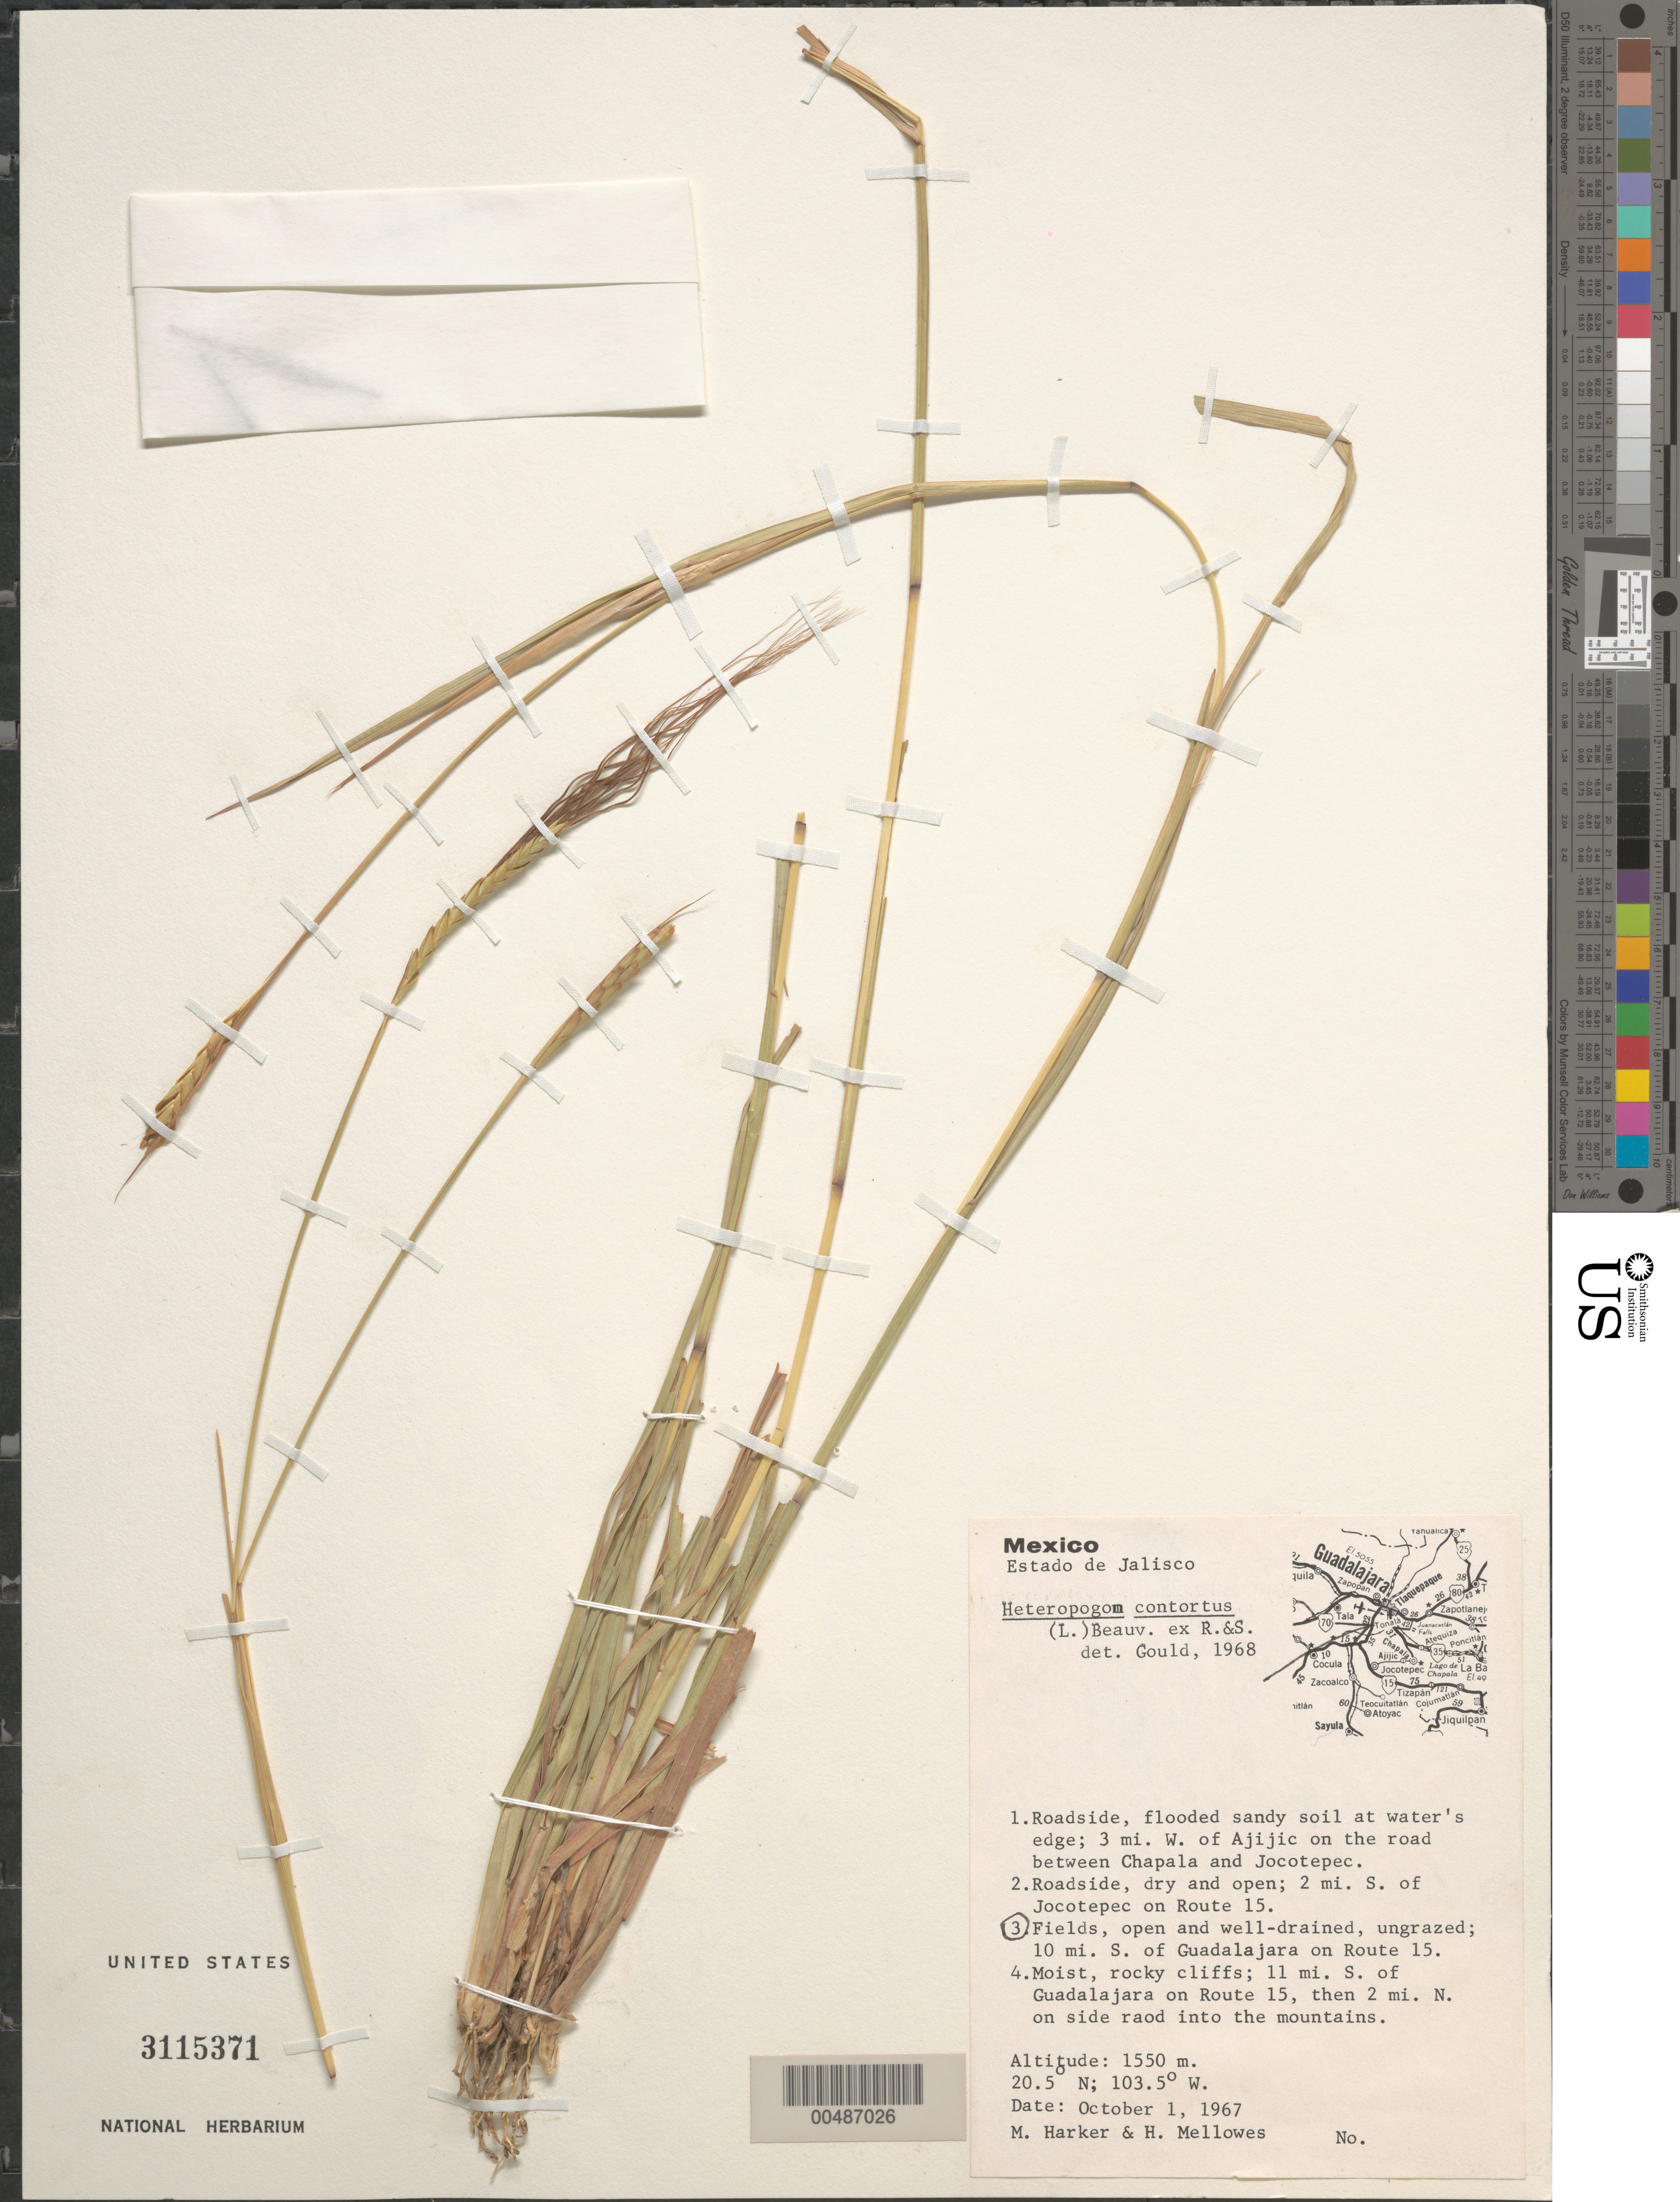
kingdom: Plantae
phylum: Tracheophyta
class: Liliopsida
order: Poales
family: Poaceae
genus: Heteropogon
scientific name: Heteropogon contortus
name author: (L.) P. Beauv. ex Roem. & Schult.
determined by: Gould, F. W.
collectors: M. Harker & H. Mellowes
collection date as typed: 1 Oct 1967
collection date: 1967-10-01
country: Mexico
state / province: Jalisco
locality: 10 mi S of Guadalajara on Route 15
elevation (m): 1550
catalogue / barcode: US 3115371